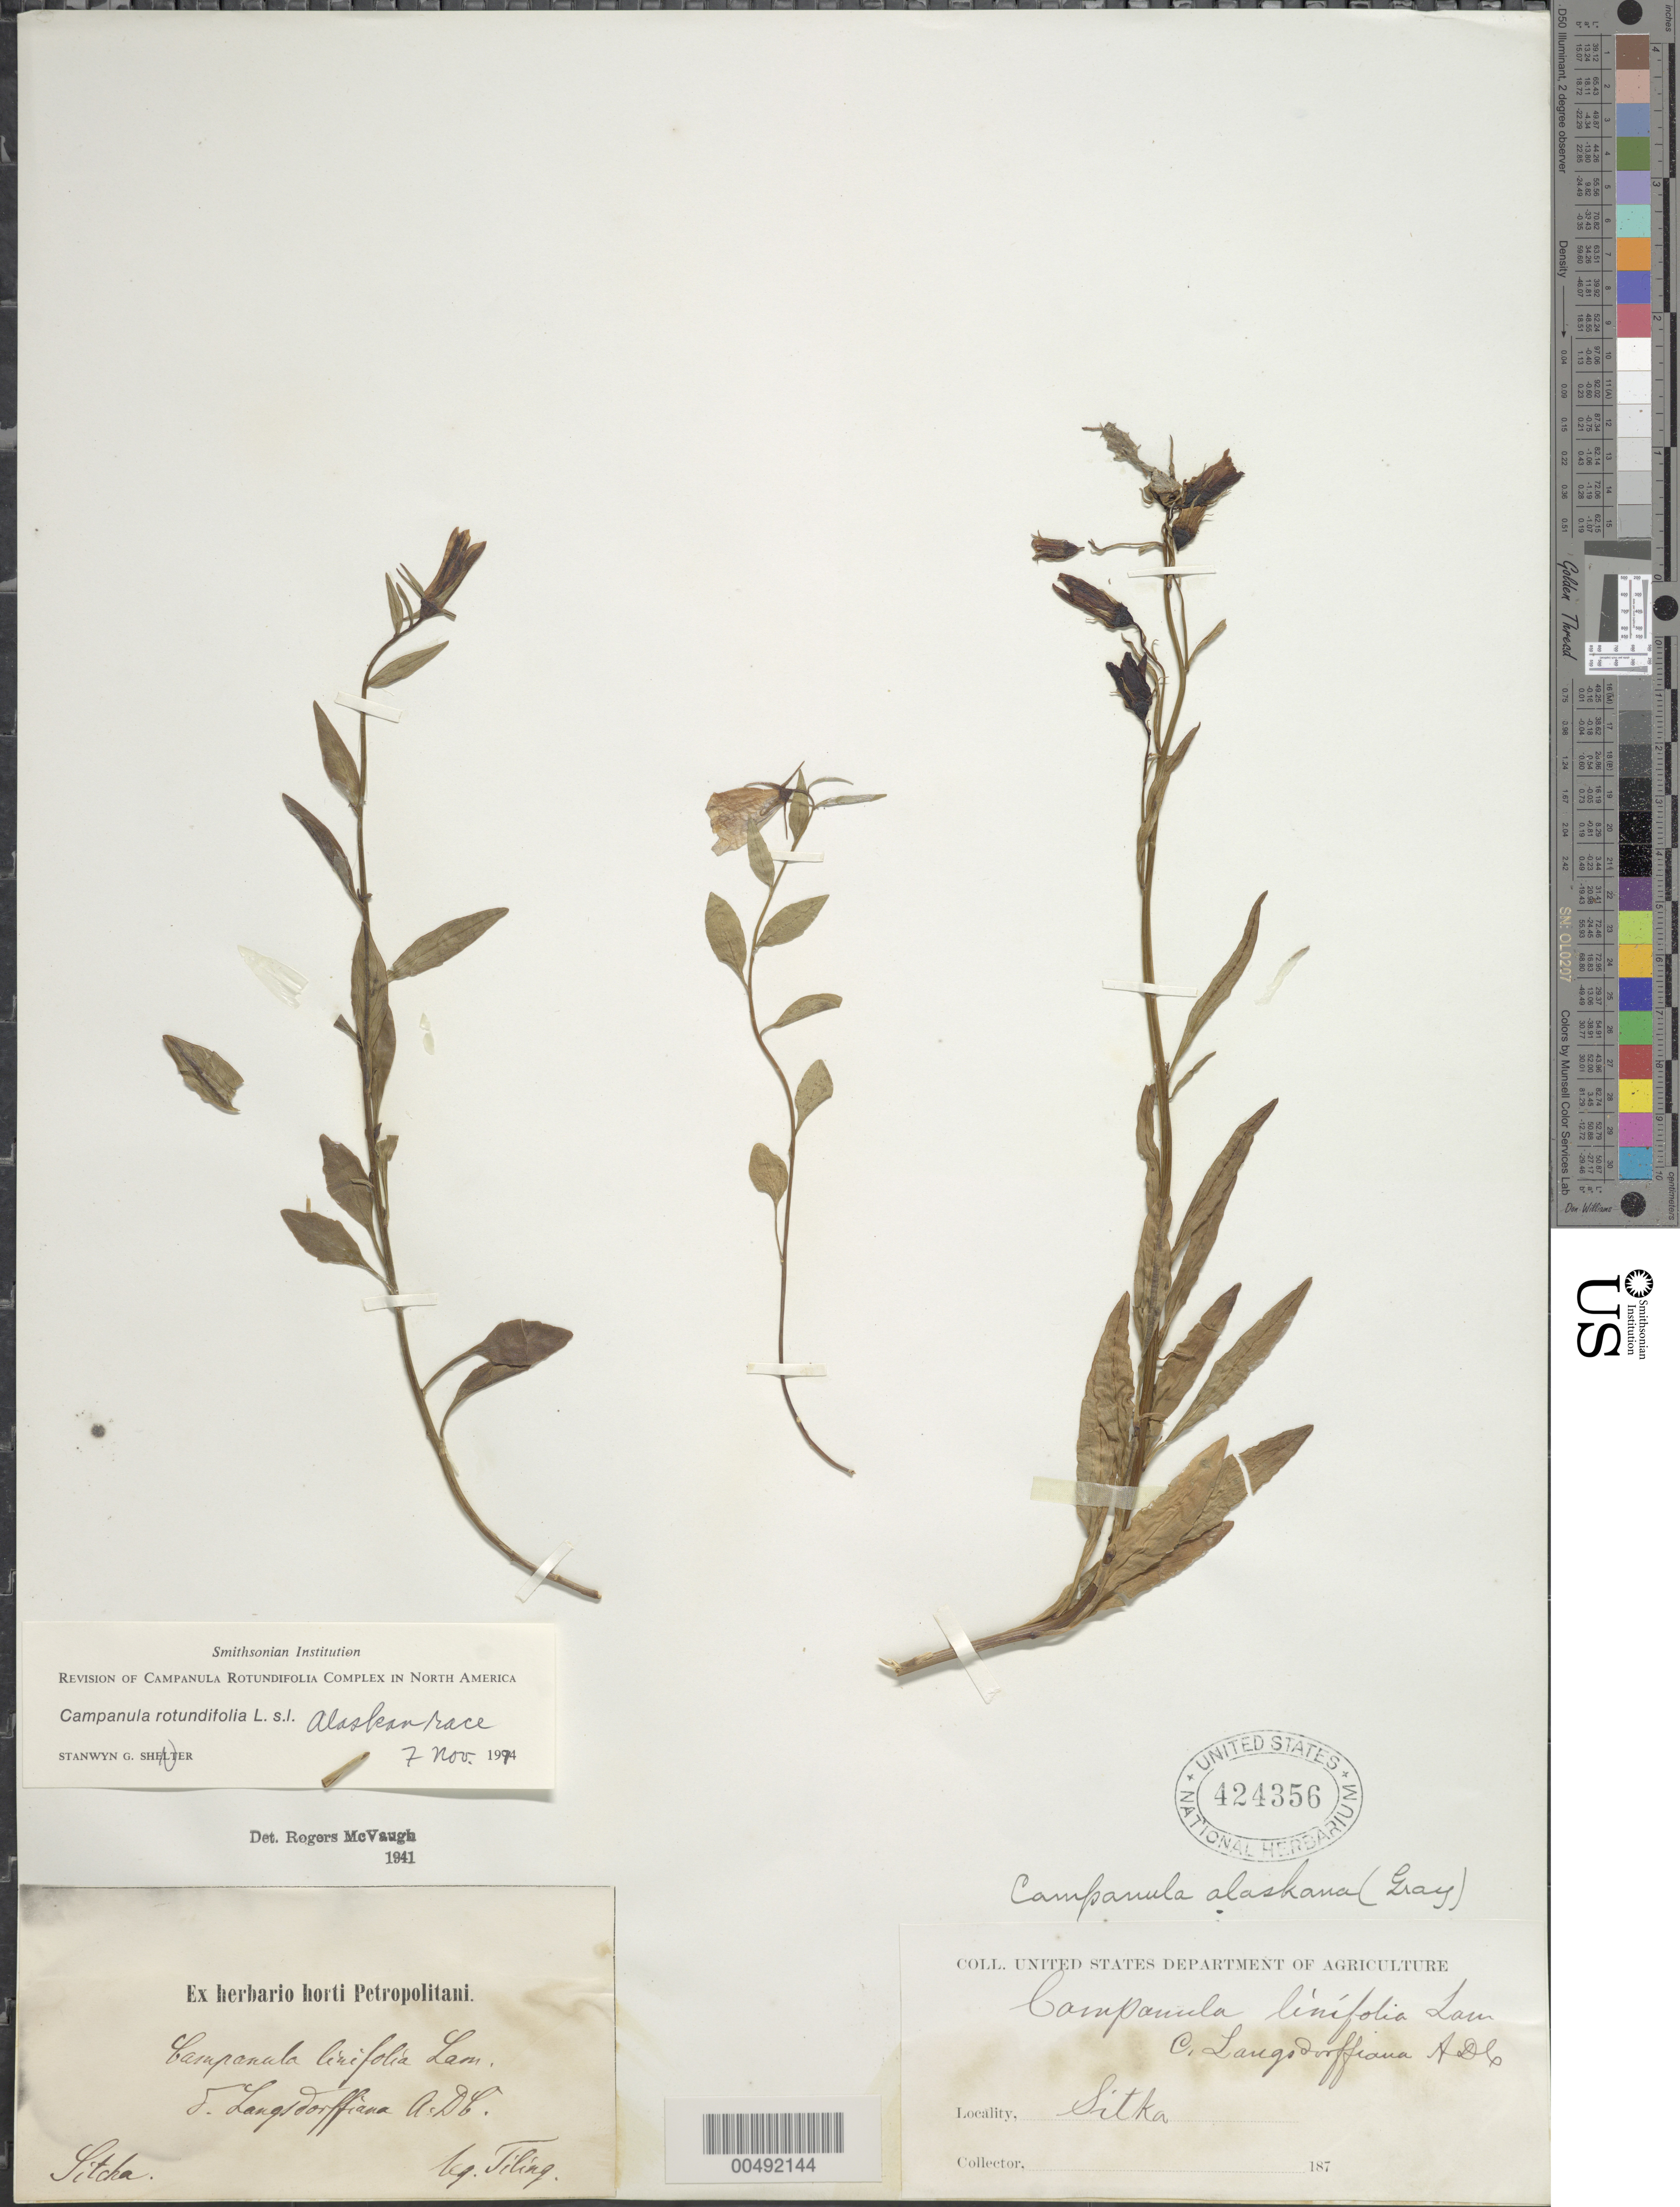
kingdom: Plantae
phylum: Tracheophyta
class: Magnoliopsida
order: Asterales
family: Campanulaceae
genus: Campanula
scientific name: Campanula rotundifolia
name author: L.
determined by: Shetler, Stanwyn G., (US), NMNH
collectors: H .S. T. Tiling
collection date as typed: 187-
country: United States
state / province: Alaska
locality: Sitcha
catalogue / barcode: US 424356